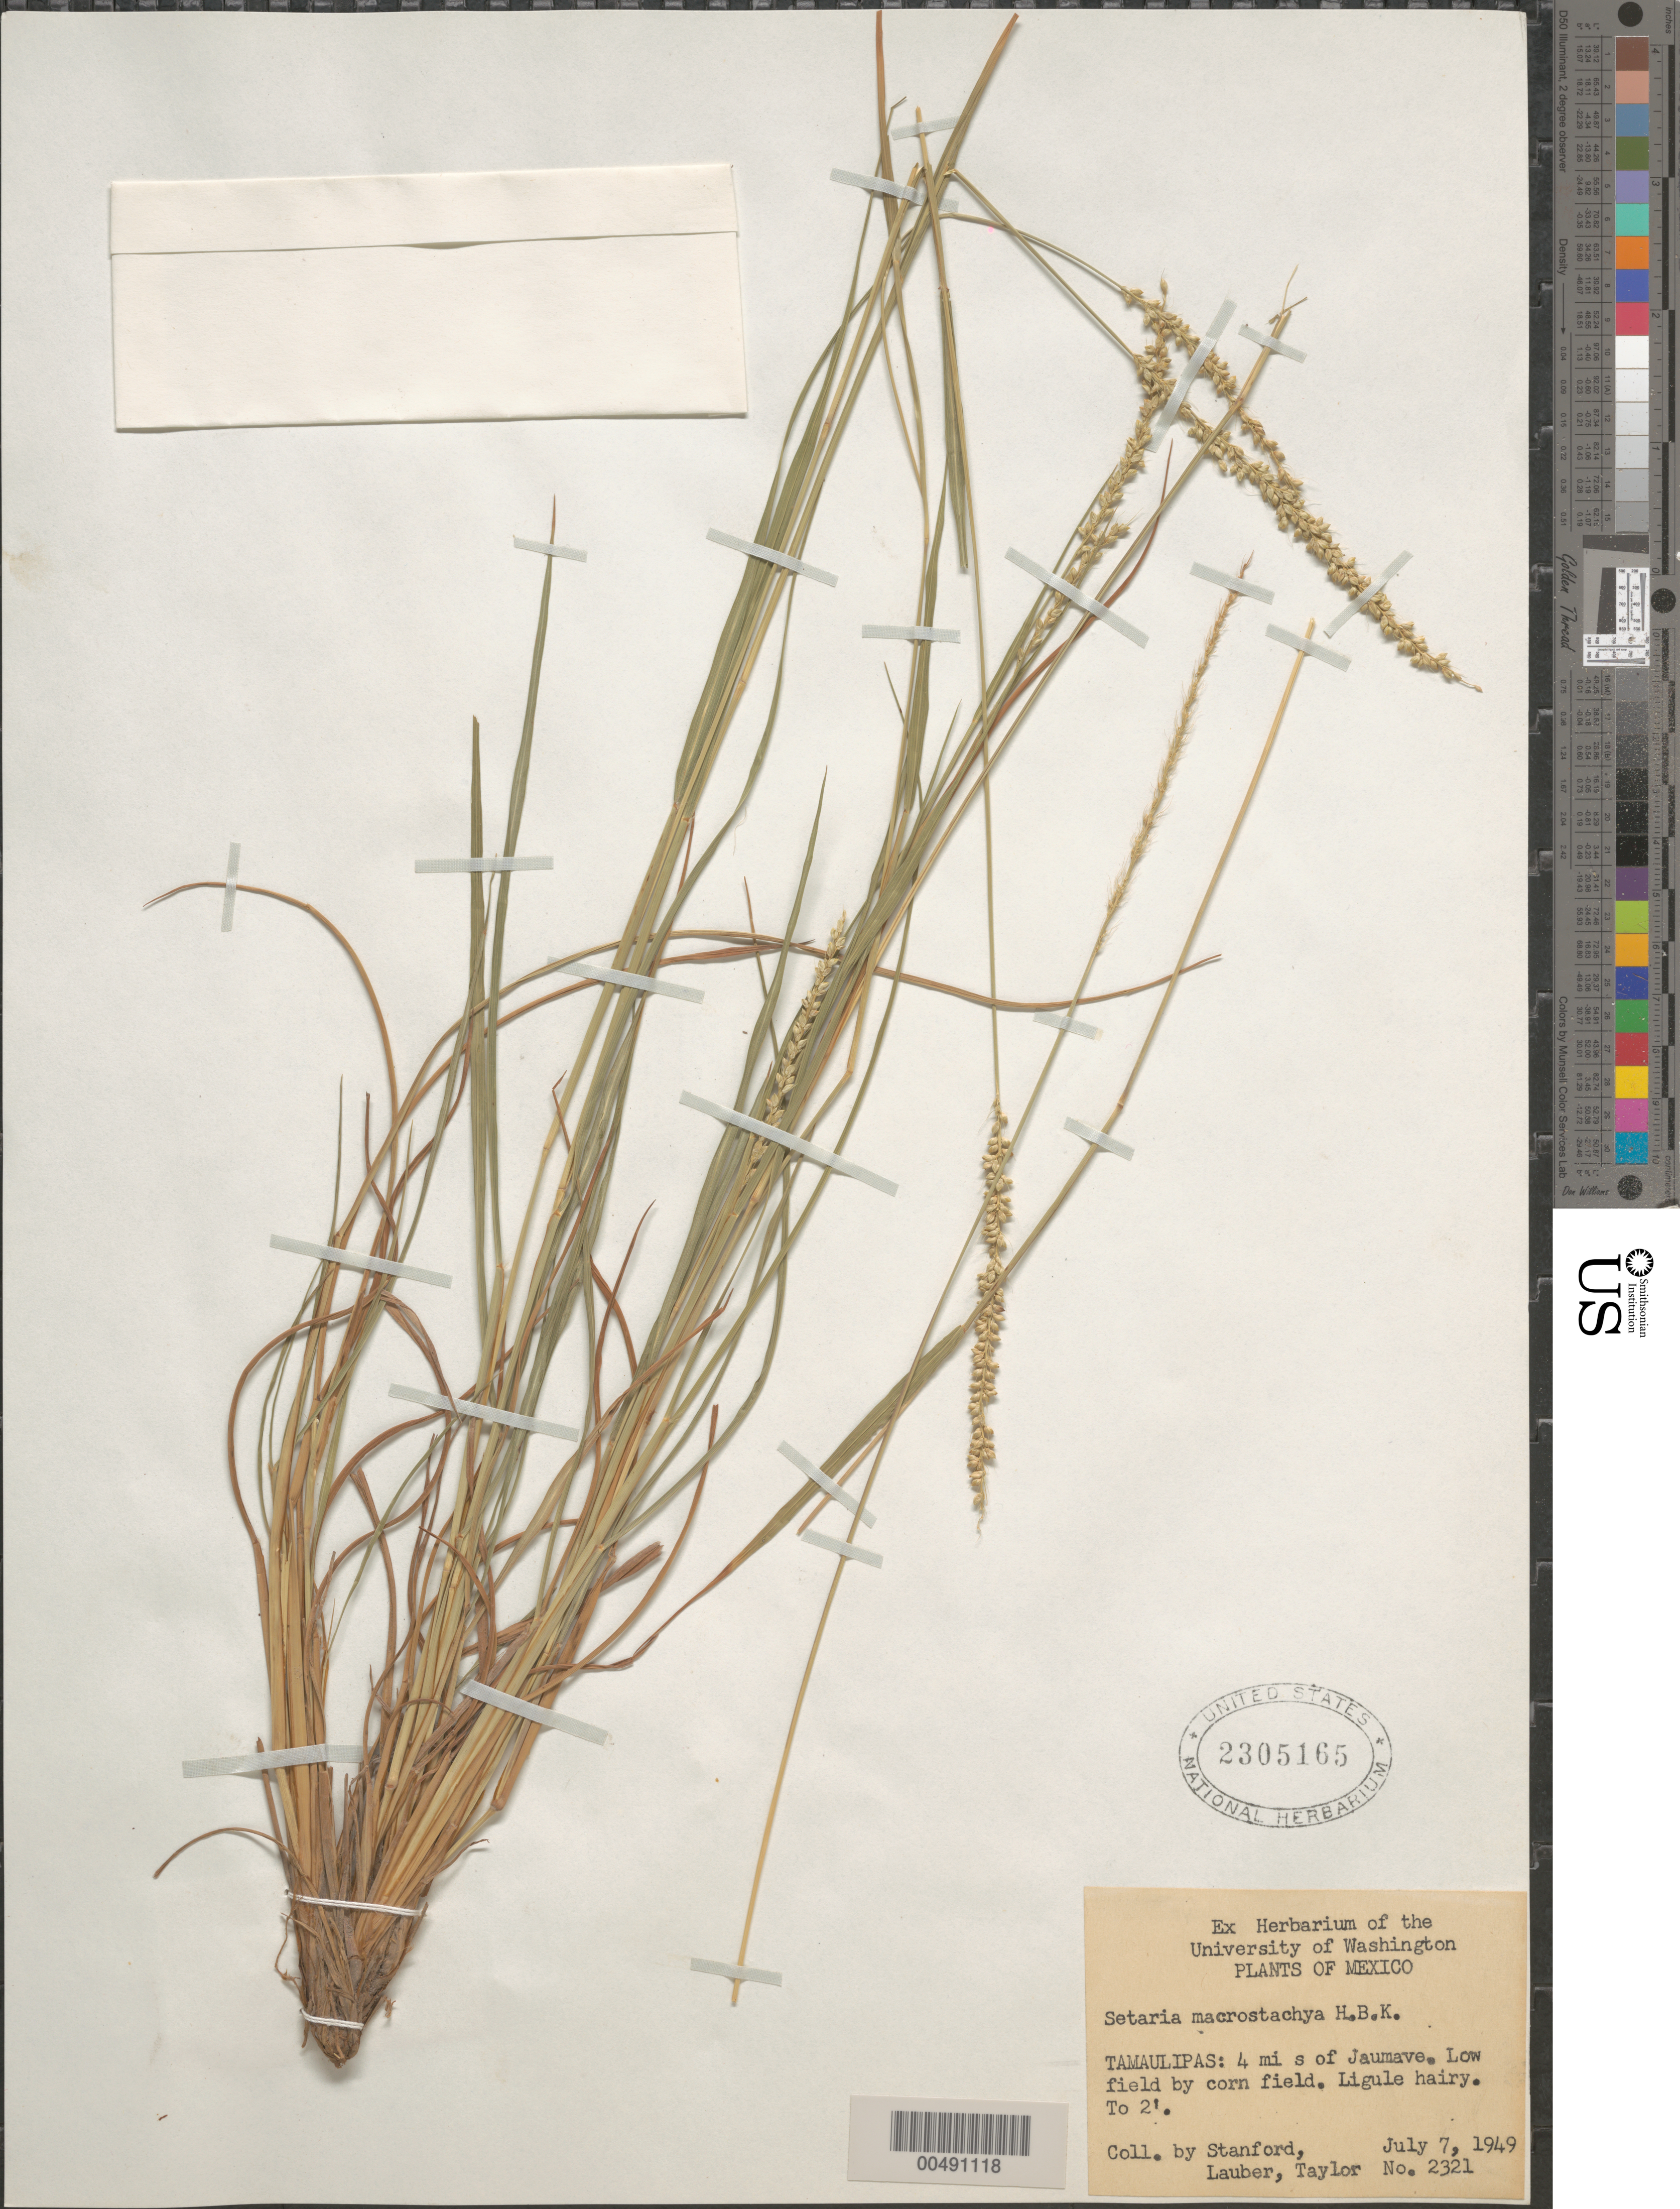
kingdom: Plantae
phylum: Tracheophyta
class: Liliopsida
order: Poales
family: Poaceae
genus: Setaria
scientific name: Setaria macrostachya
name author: Kunth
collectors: -. Stanford & T. Lauber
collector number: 2321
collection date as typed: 7 Jul 1949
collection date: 1949-07-07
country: Mexico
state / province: Tamaulipas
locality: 4 mi S of Jaumave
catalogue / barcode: US 2305165